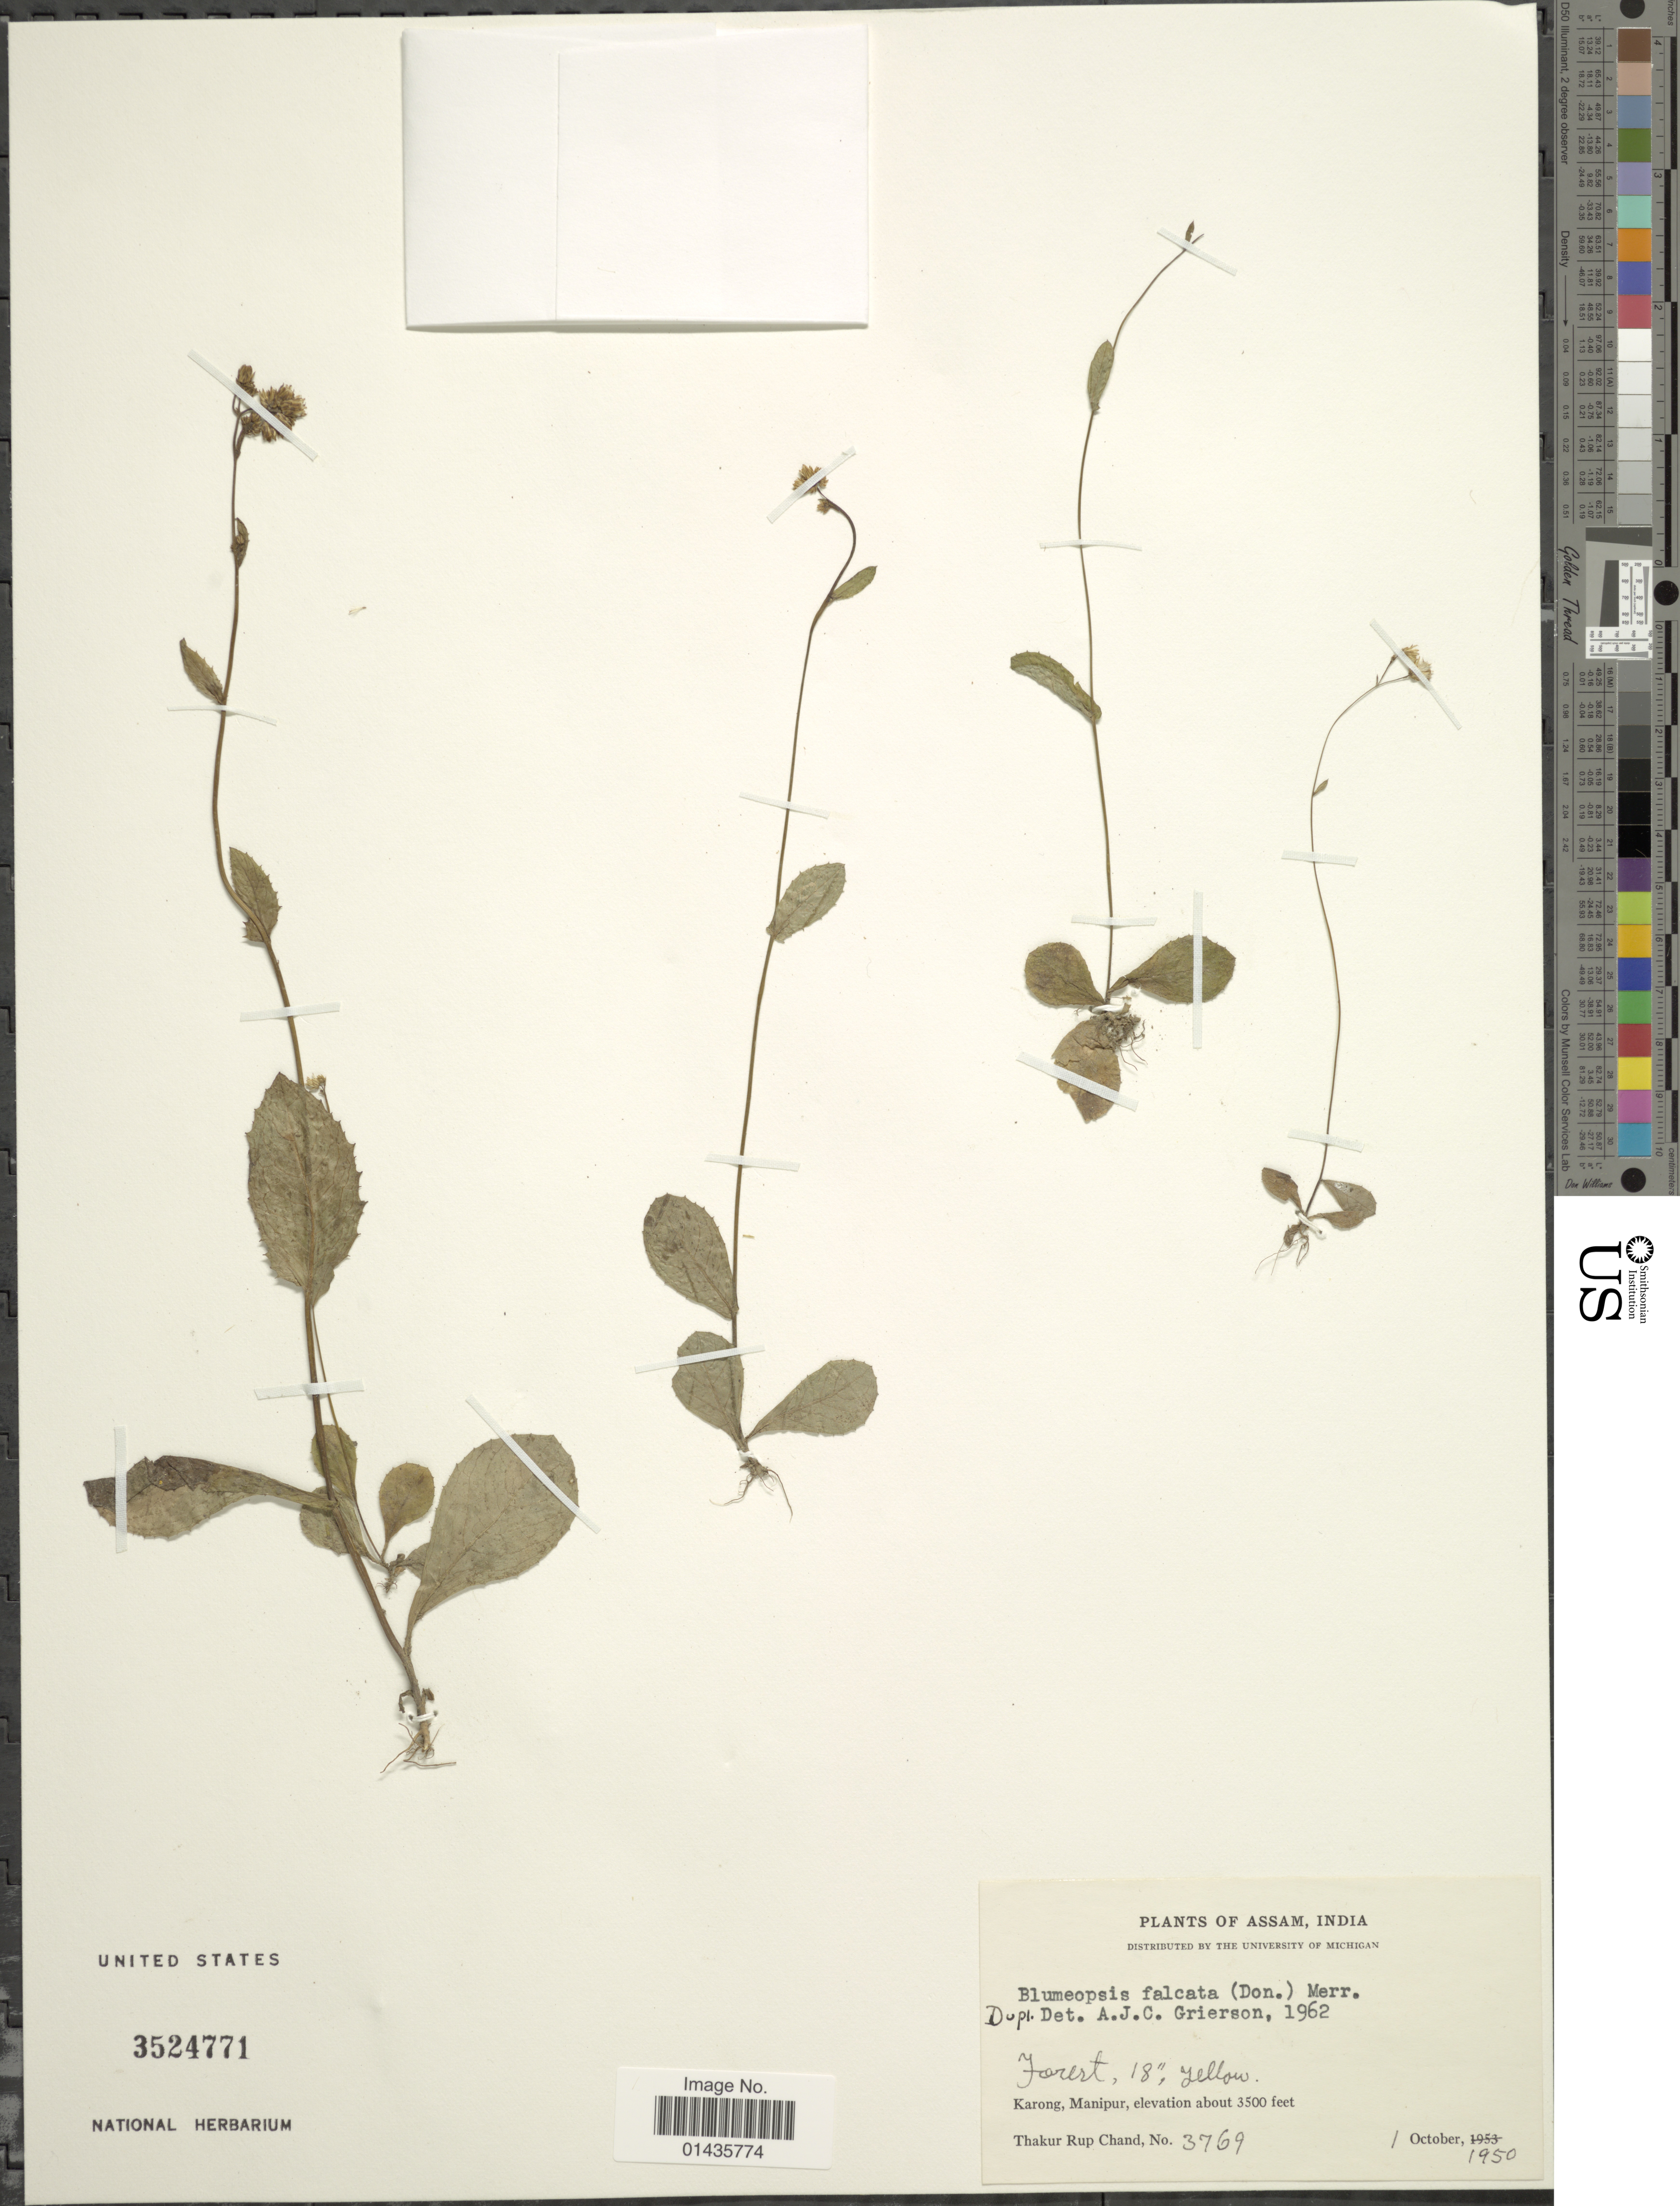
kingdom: Plantae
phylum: Tracheophyta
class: Magnoliopsida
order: Asterales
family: Asteraceae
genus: Blumeopsis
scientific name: Blumeopsis falcata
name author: (D. Don) Merr.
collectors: T. R. Chand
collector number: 3769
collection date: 1950-10-01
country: India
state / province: Manipur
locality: Karong, Manipur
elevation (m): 1067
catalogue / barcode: US 3524771